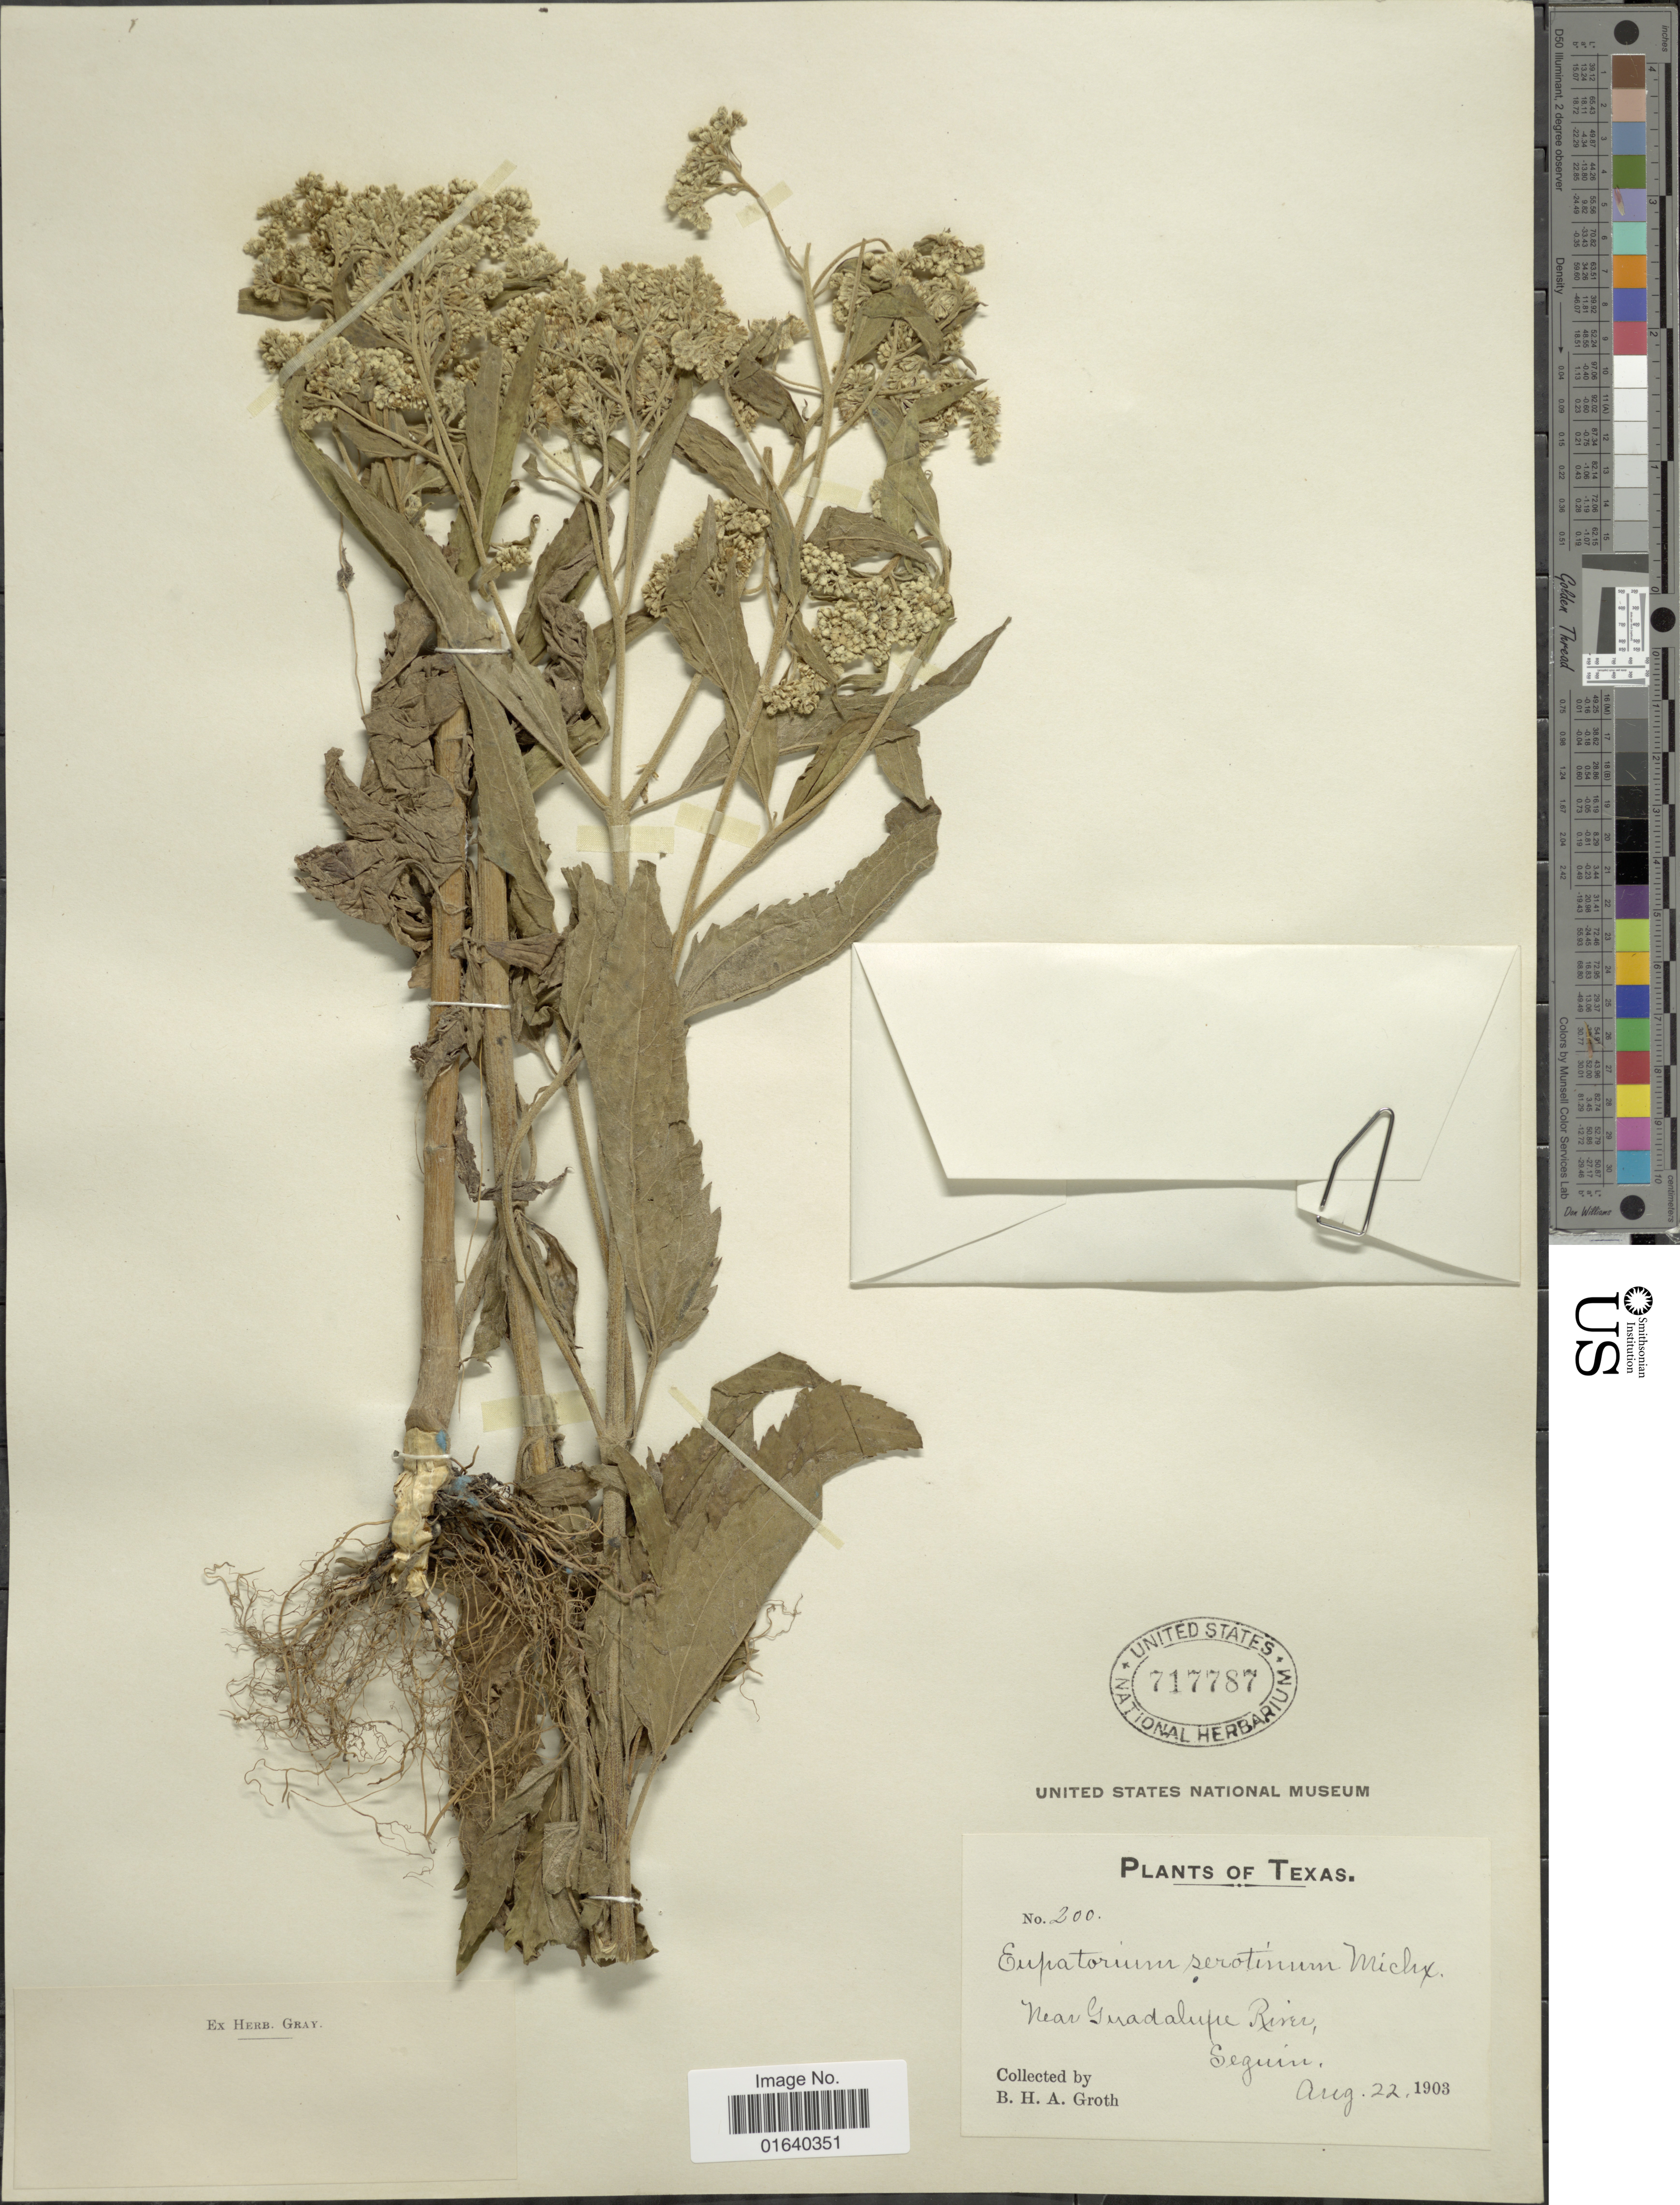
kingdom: Plantae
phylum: Tracheophyta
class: Magnoliopsida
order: Asterales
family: Asteraceae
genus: Eupatorium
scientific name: Eupatorium serotinum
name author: Michx.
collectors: B. Groth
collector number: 200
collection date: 1903-08-22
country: United States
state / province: Texas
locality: Near Guadalupe river, Seguin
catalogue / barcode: US 717787